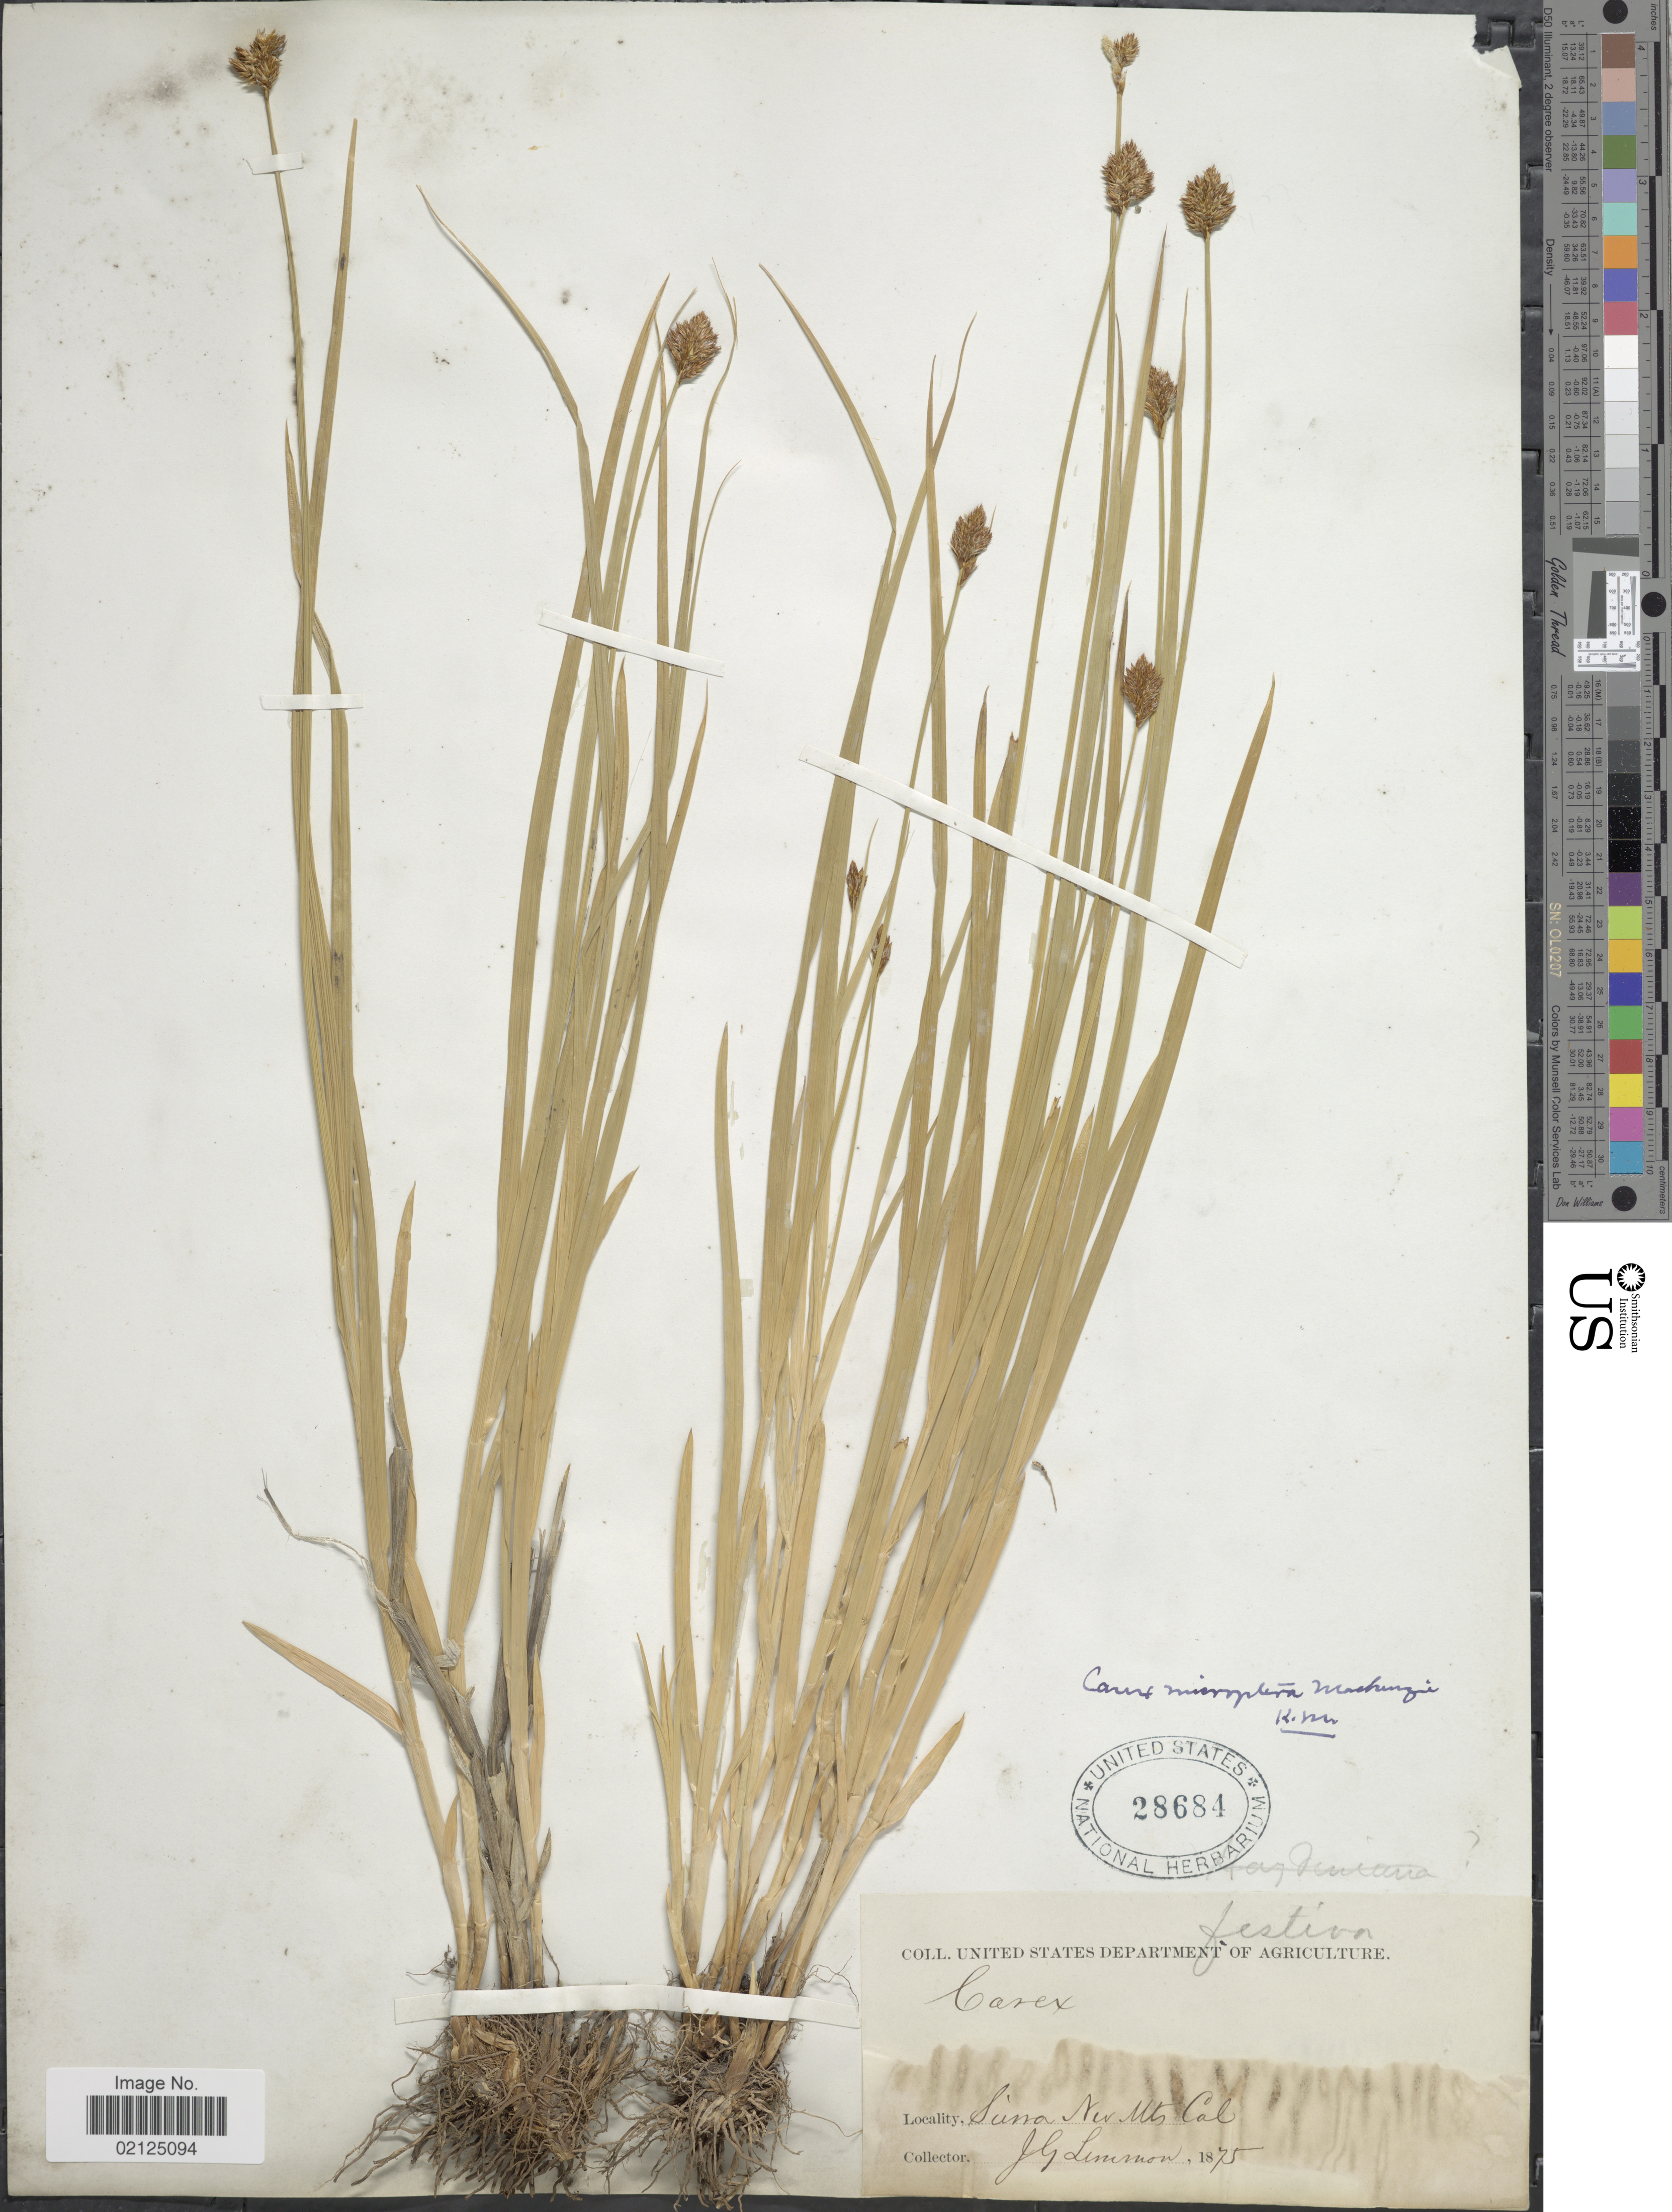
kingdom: Plantae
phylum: Tracheophyta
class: Liliopsida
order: Poales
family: Cyperaceae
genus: Carex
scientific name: Carex microptera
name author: Mack.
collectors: J. Lemmon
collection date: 1875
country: United States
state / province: California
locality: Sierra Nev Mts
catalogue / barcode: US 28684